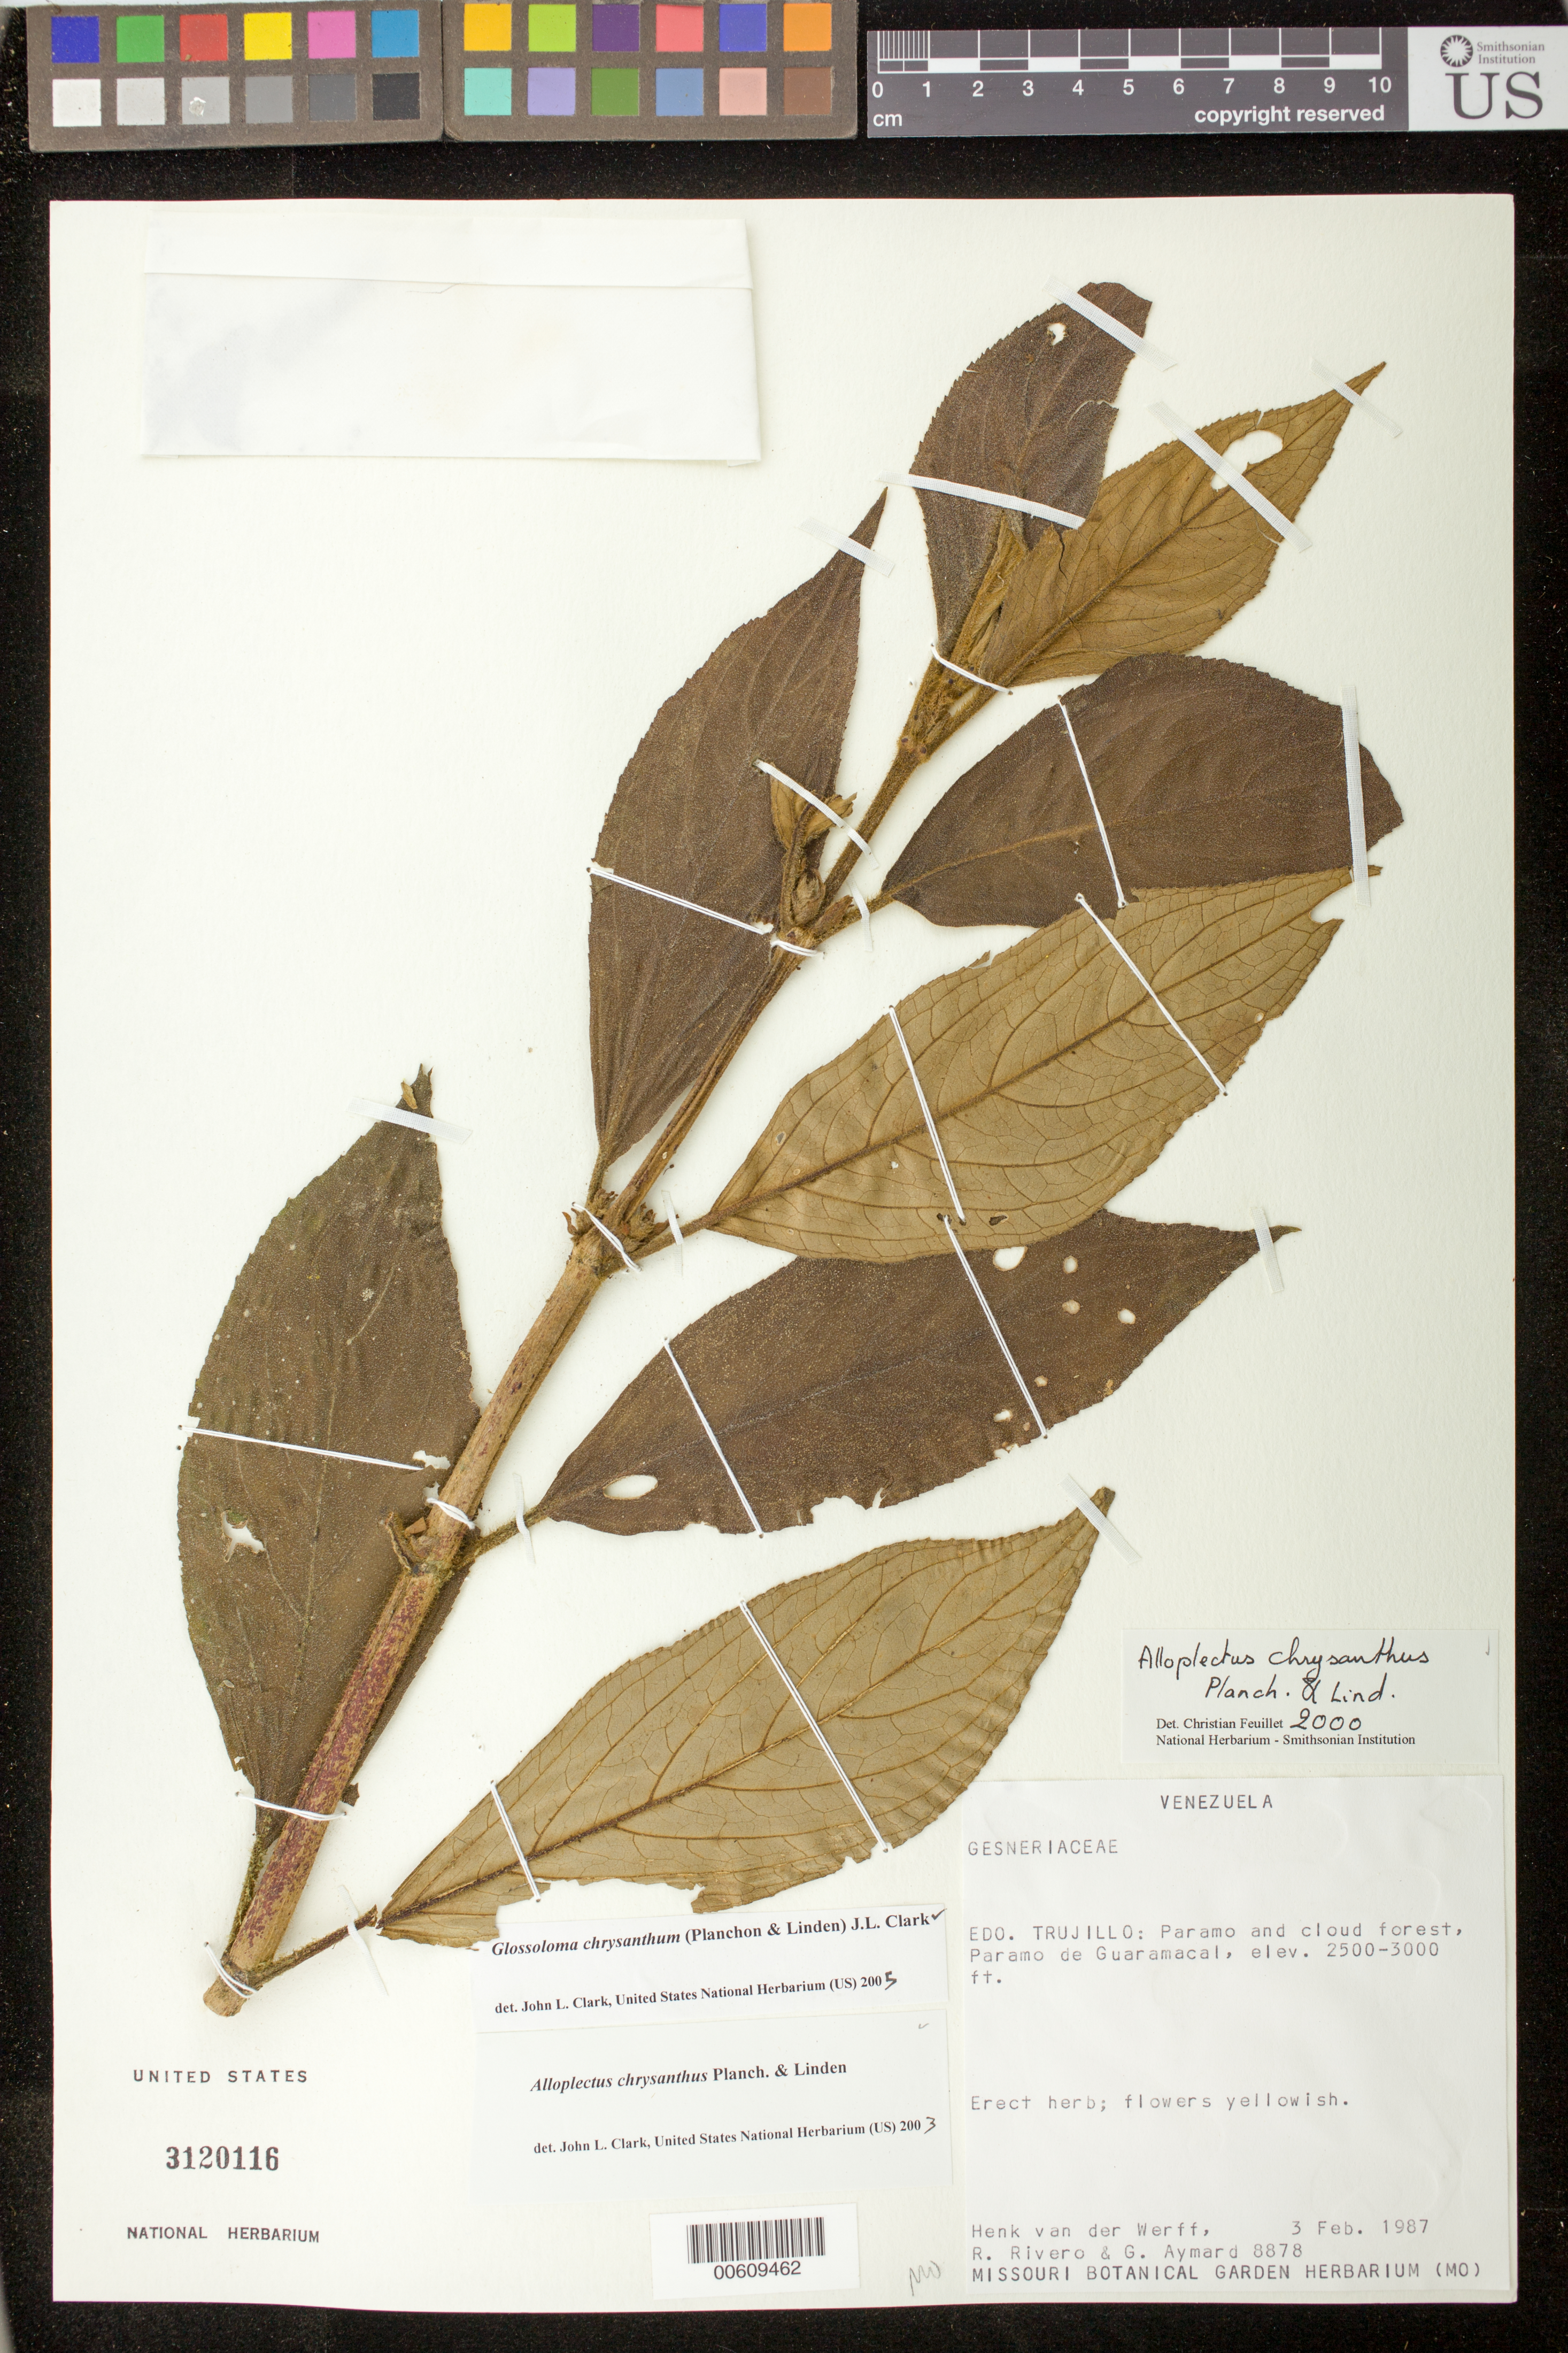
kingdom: Plantae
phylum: Tracheophyta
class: Magnoliopsida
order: Lamiales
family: Gesneriaceae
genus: Glossoloma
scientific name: Glossoloma chrysanthum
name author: (Planch. & Linden) J.L. Clark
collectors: H. van der Werff, R. Rivero & G. A. Aymard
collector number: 8878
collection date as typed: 03 Feb 1987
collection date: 1987-02-03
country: Venezuela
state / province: Trujillo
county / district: Boconó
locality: Paramo de Guaramacal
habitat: Paramo and cloud forest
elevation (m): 2500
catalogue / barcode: US 3120116